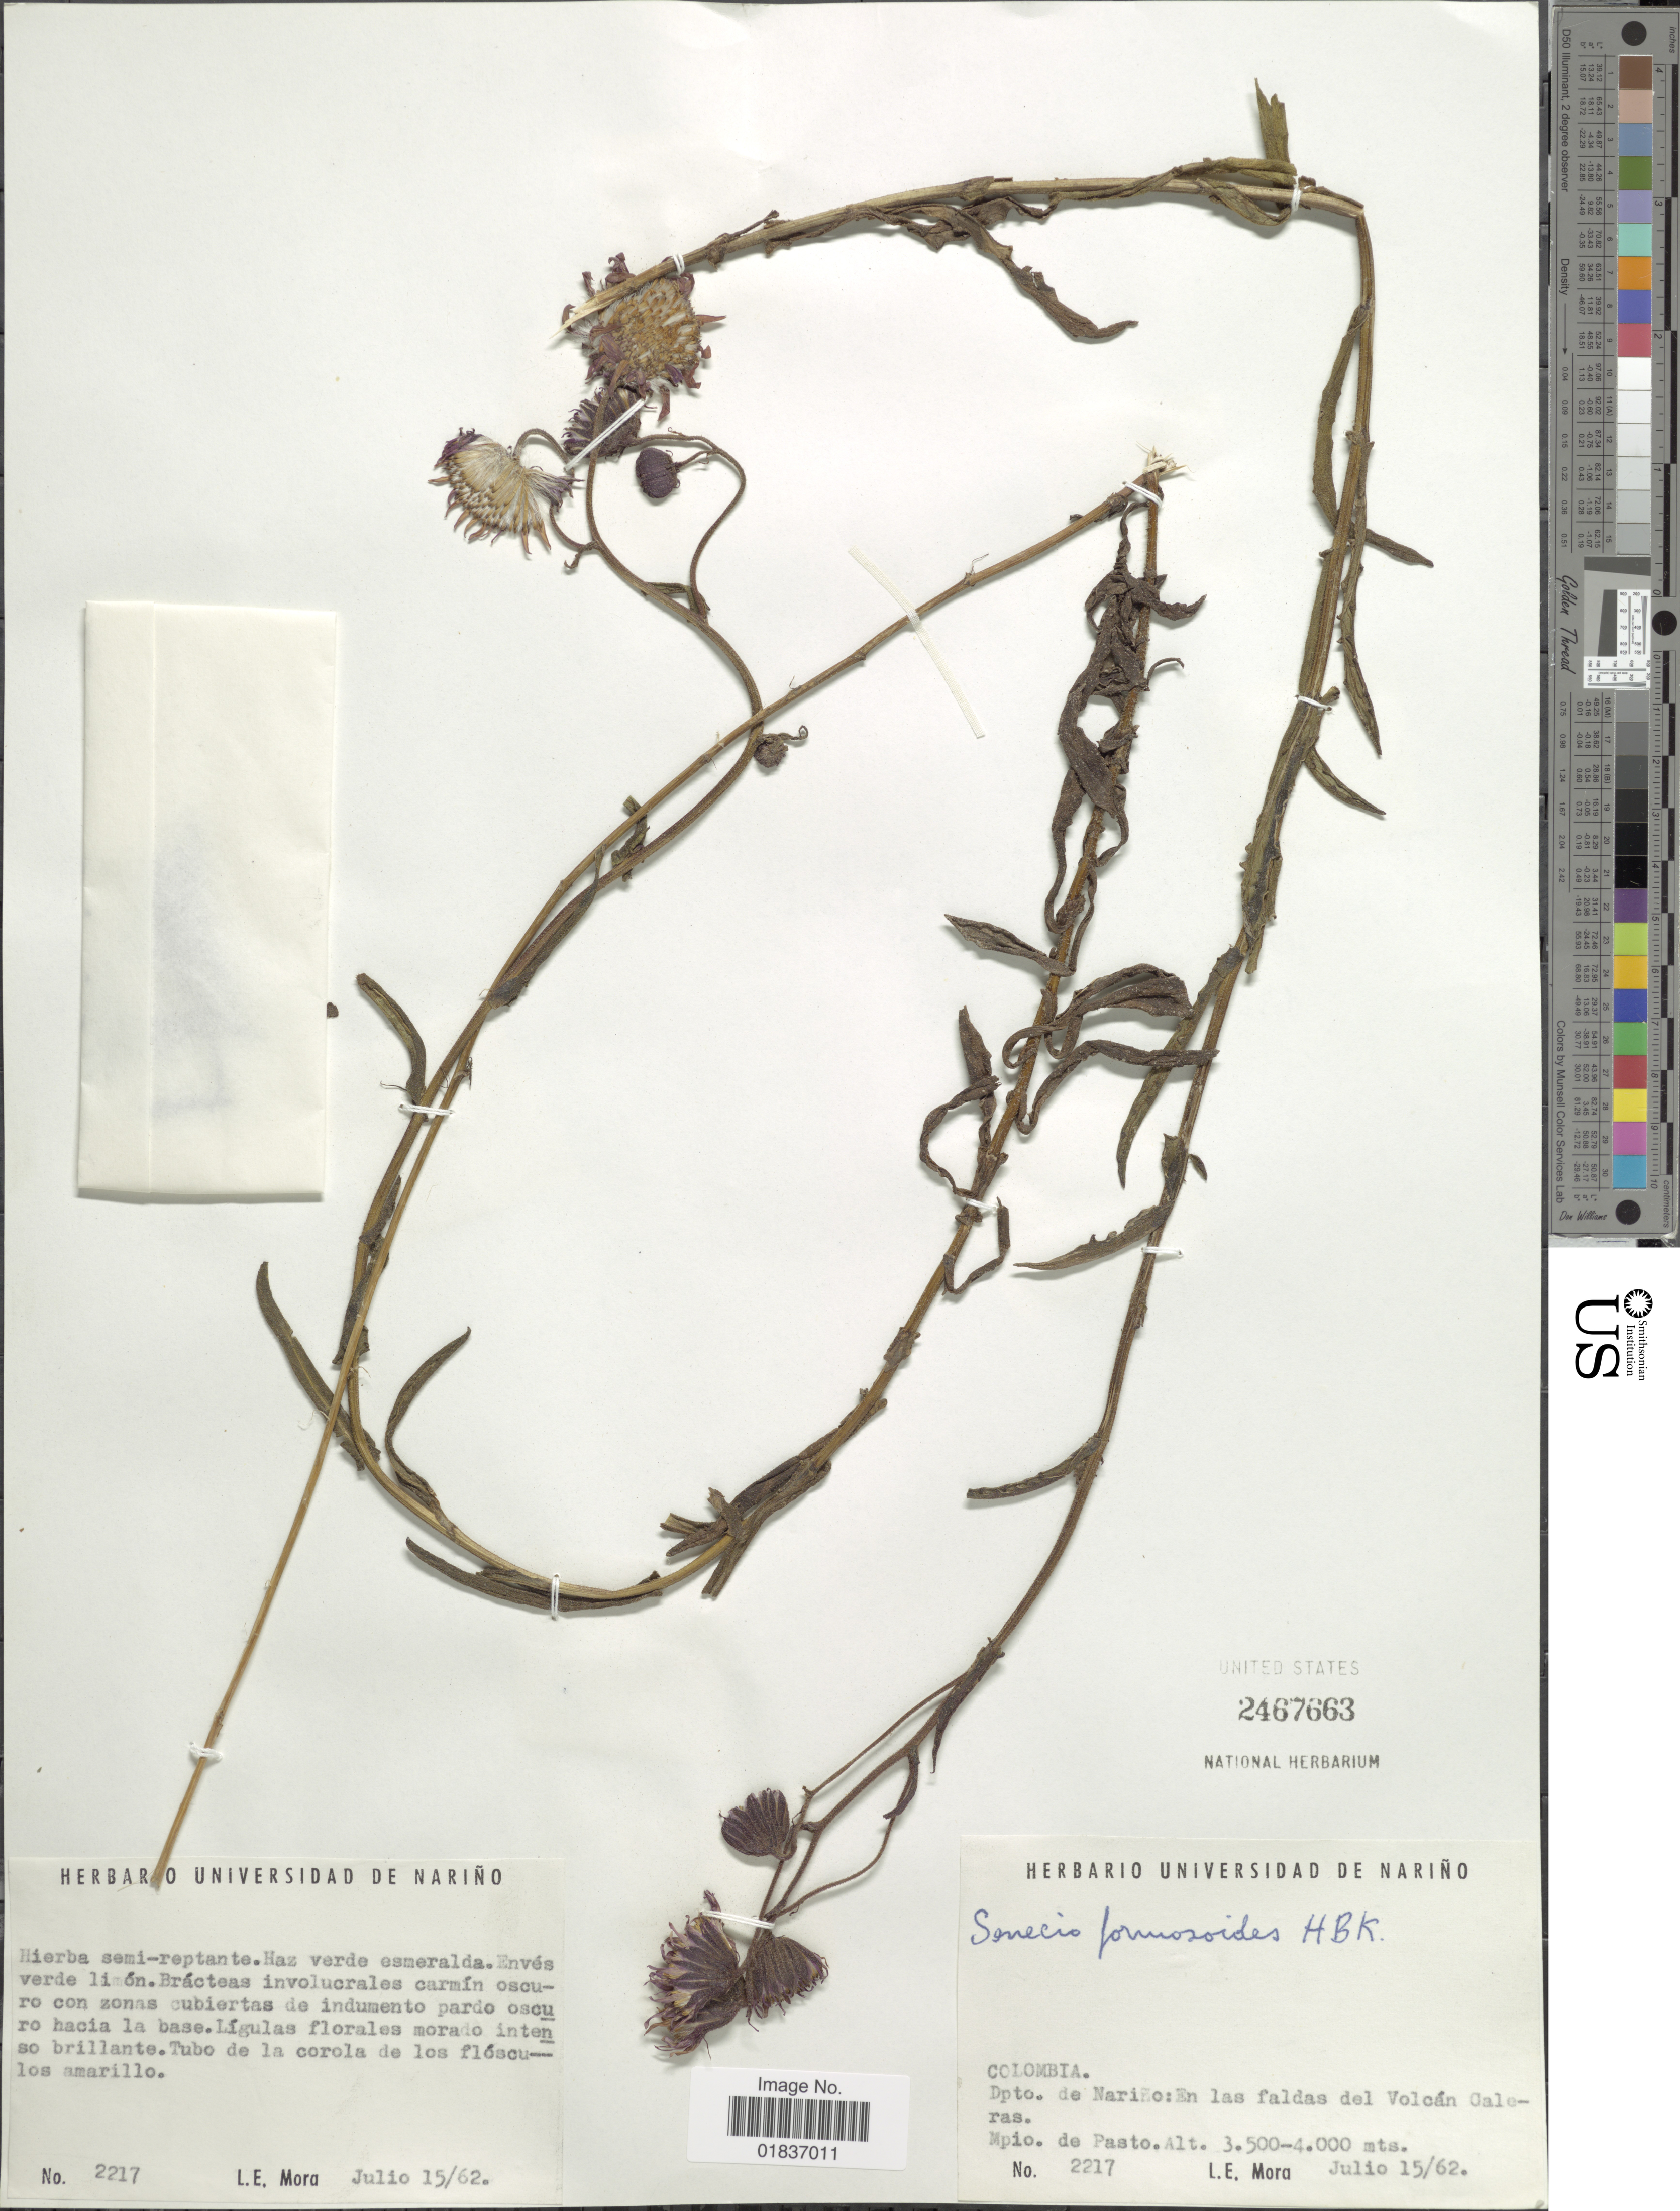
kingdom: Plantae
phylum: Tracheophyta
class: Magnoliopsida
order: Asterales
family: Asteraceae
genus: Senecio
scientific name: Senecio formosoides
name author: Cuatrec.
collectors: L. Mora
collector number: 2217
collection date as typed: Transcribed d/m/y: 15/7/62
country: Colombia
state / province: Nariño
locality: Dpto. de Nariño: En las faldas del Volcan Caloras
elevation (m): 3500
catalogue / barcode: US 2467663